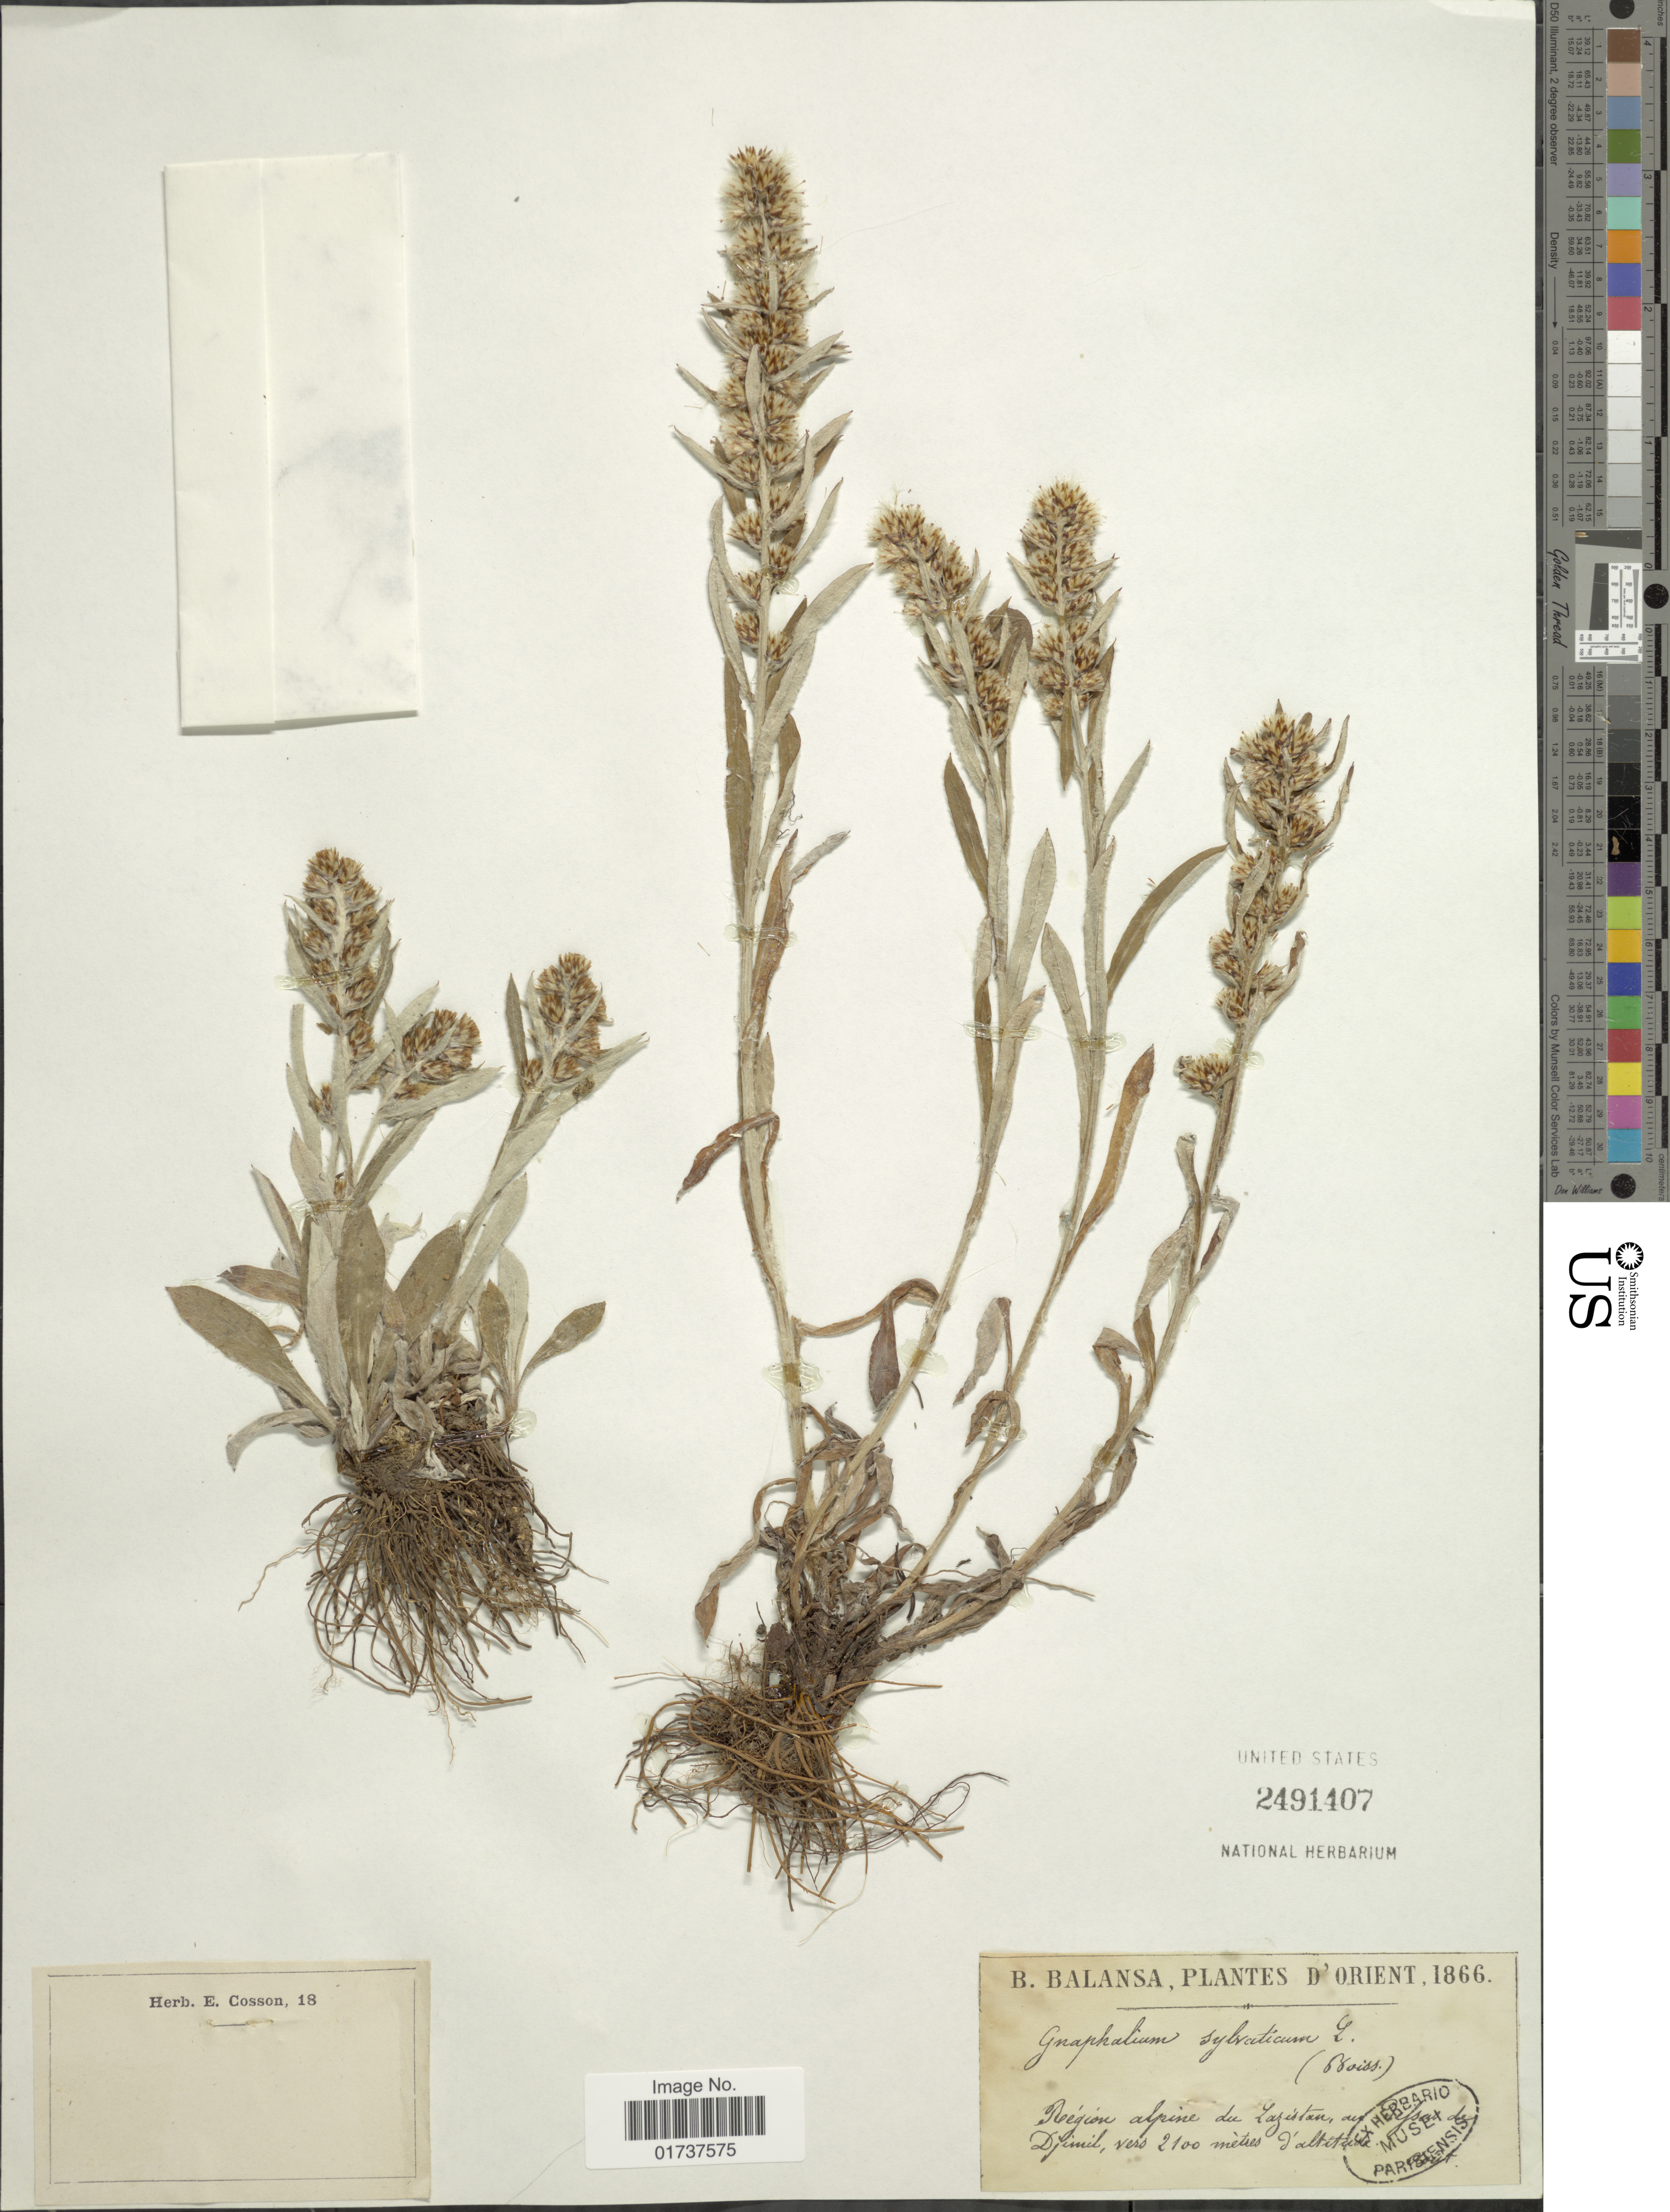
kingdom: Plantae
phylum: Tracheophyta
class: Magnoliopsida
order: Asterales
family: Asteraceae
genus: Gnaphalium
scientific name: Gnaphalium sylvaticum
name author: L.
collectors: B. Balansa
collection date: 1866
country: Turkey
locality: Region alpine du Lazistan, aux, Djimil, vers I'Altitatu [interpreted]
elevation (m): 2100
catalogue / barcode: US 2491407